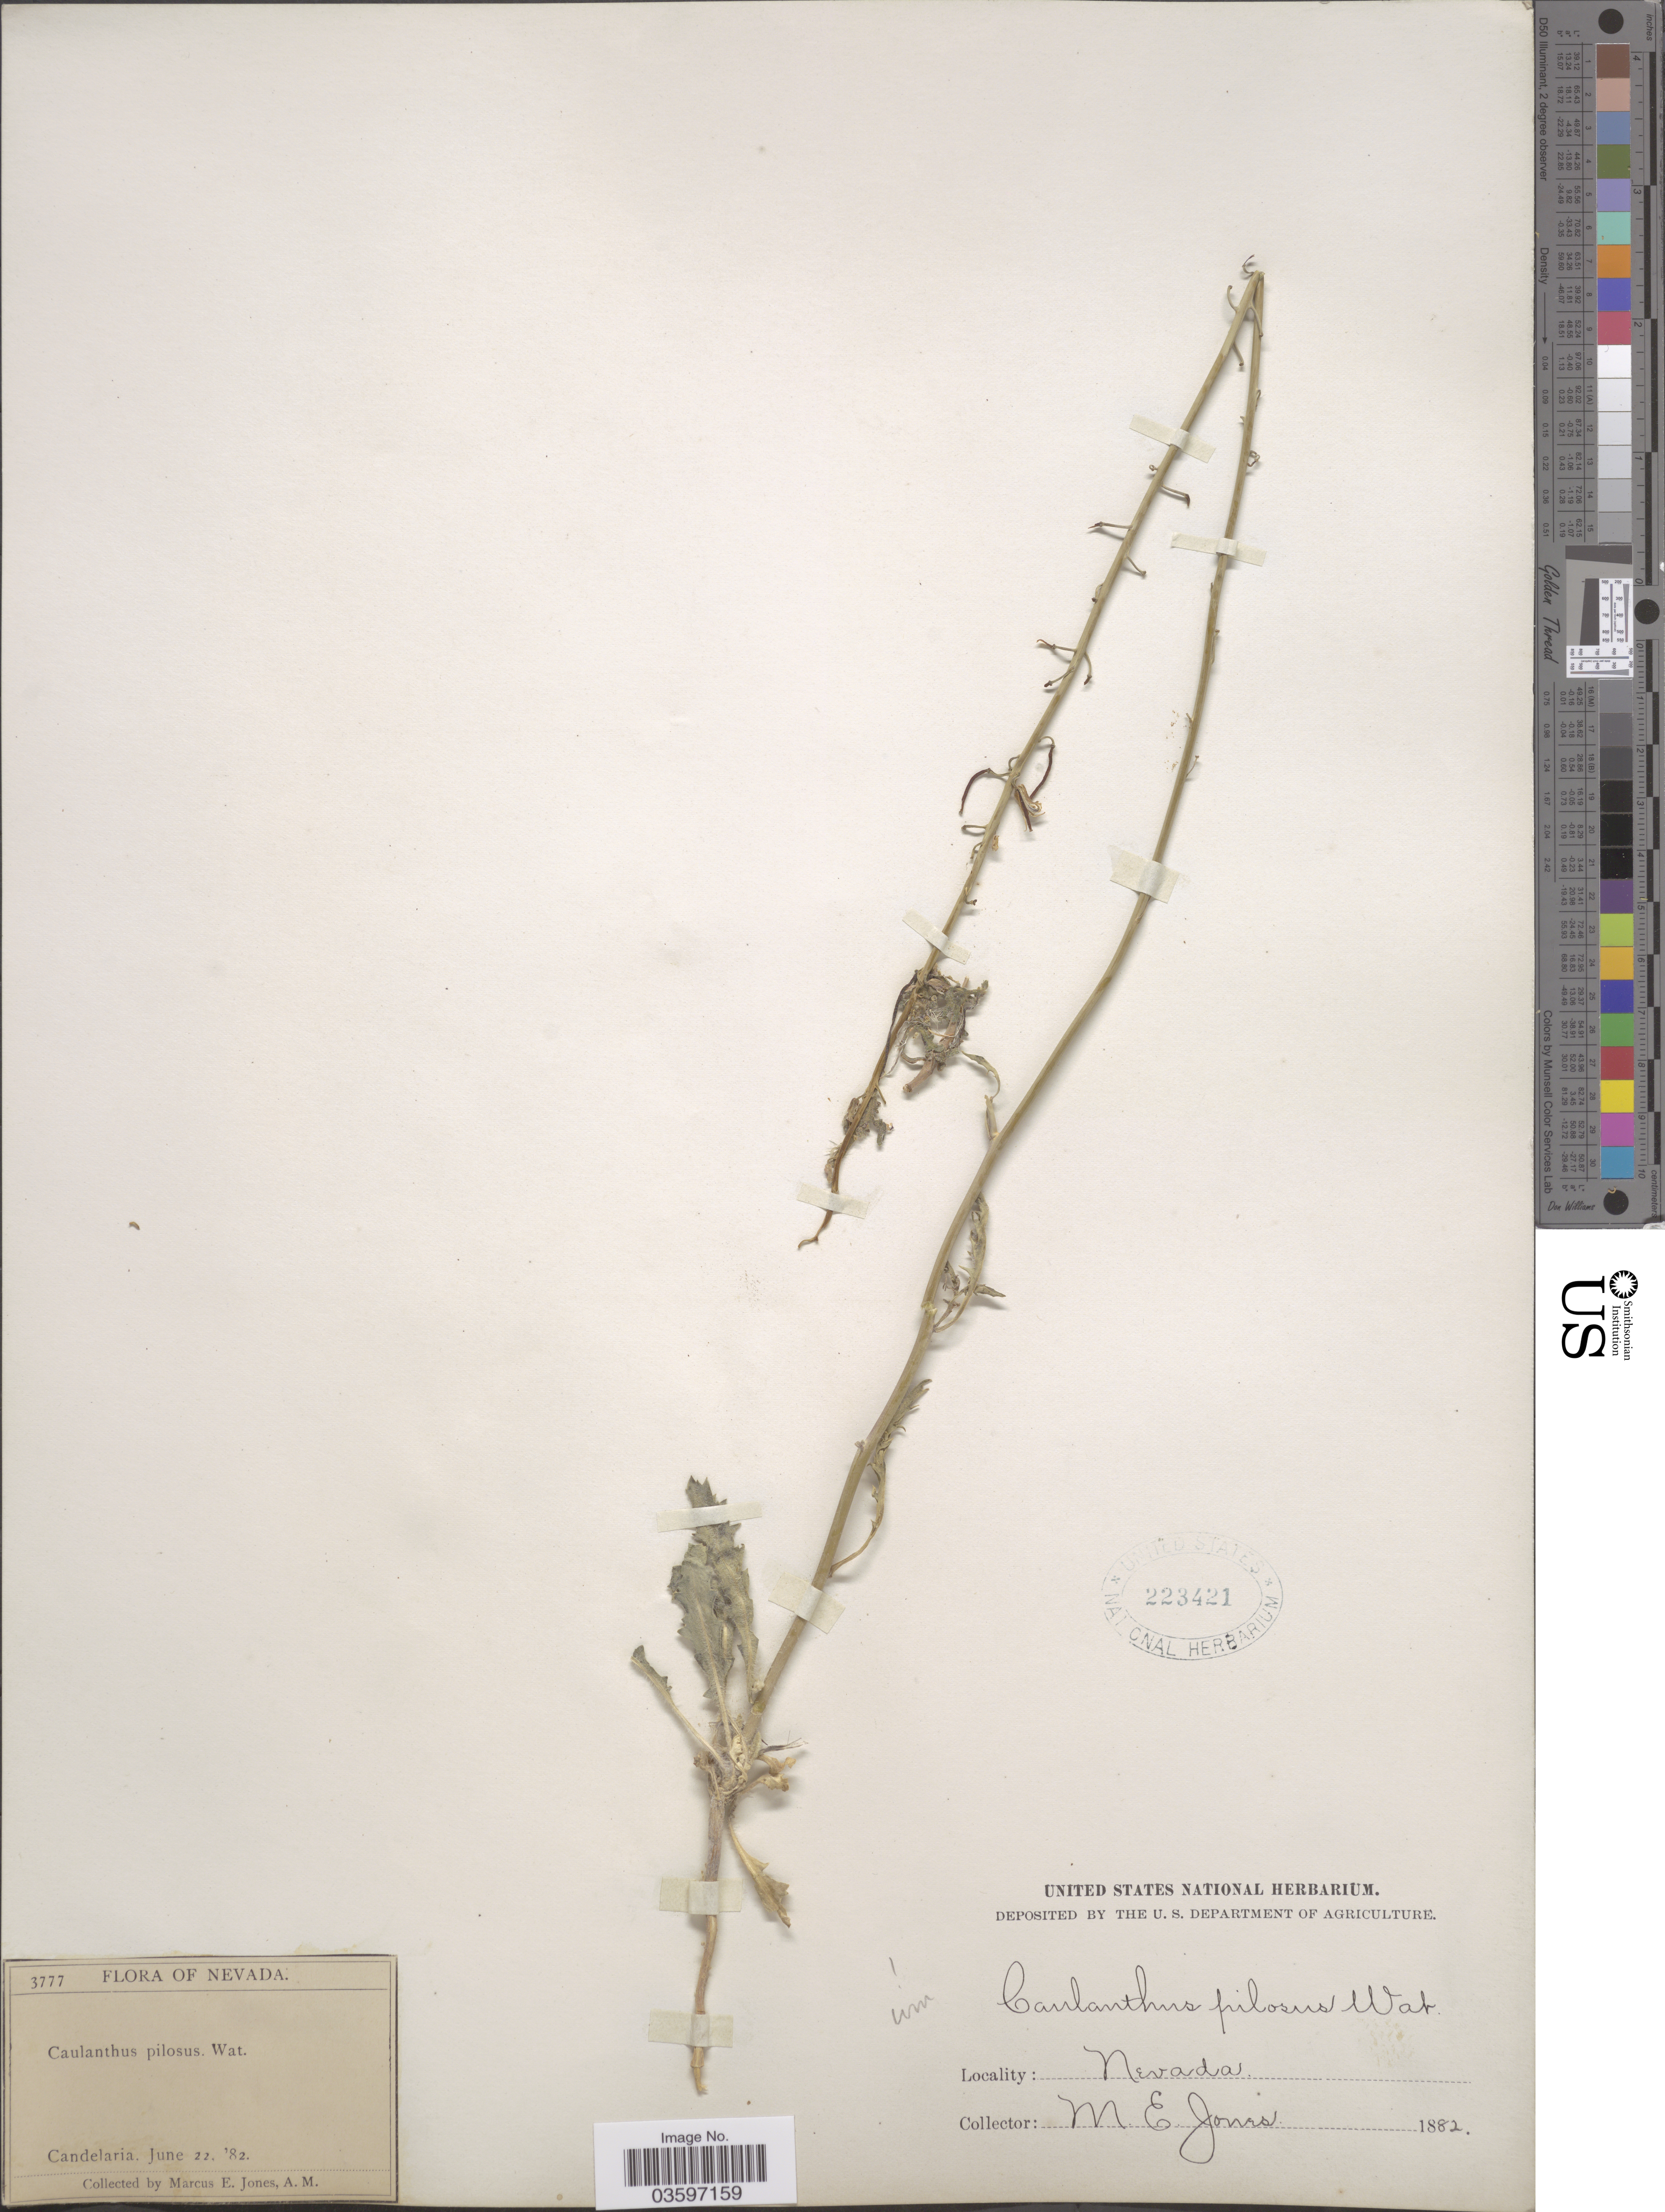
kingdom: Plantae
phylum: Tracheophyta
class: Magnoliopsida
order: Brassicales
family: Brassicaceae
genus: Caulanthus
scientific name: Caulanthus pilosus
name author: S. Watson in C. King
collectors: M. E. Jones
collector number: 3777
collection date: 1882-06-22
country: United States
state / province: Nevada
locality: Candelaria.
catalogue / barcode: US 223421